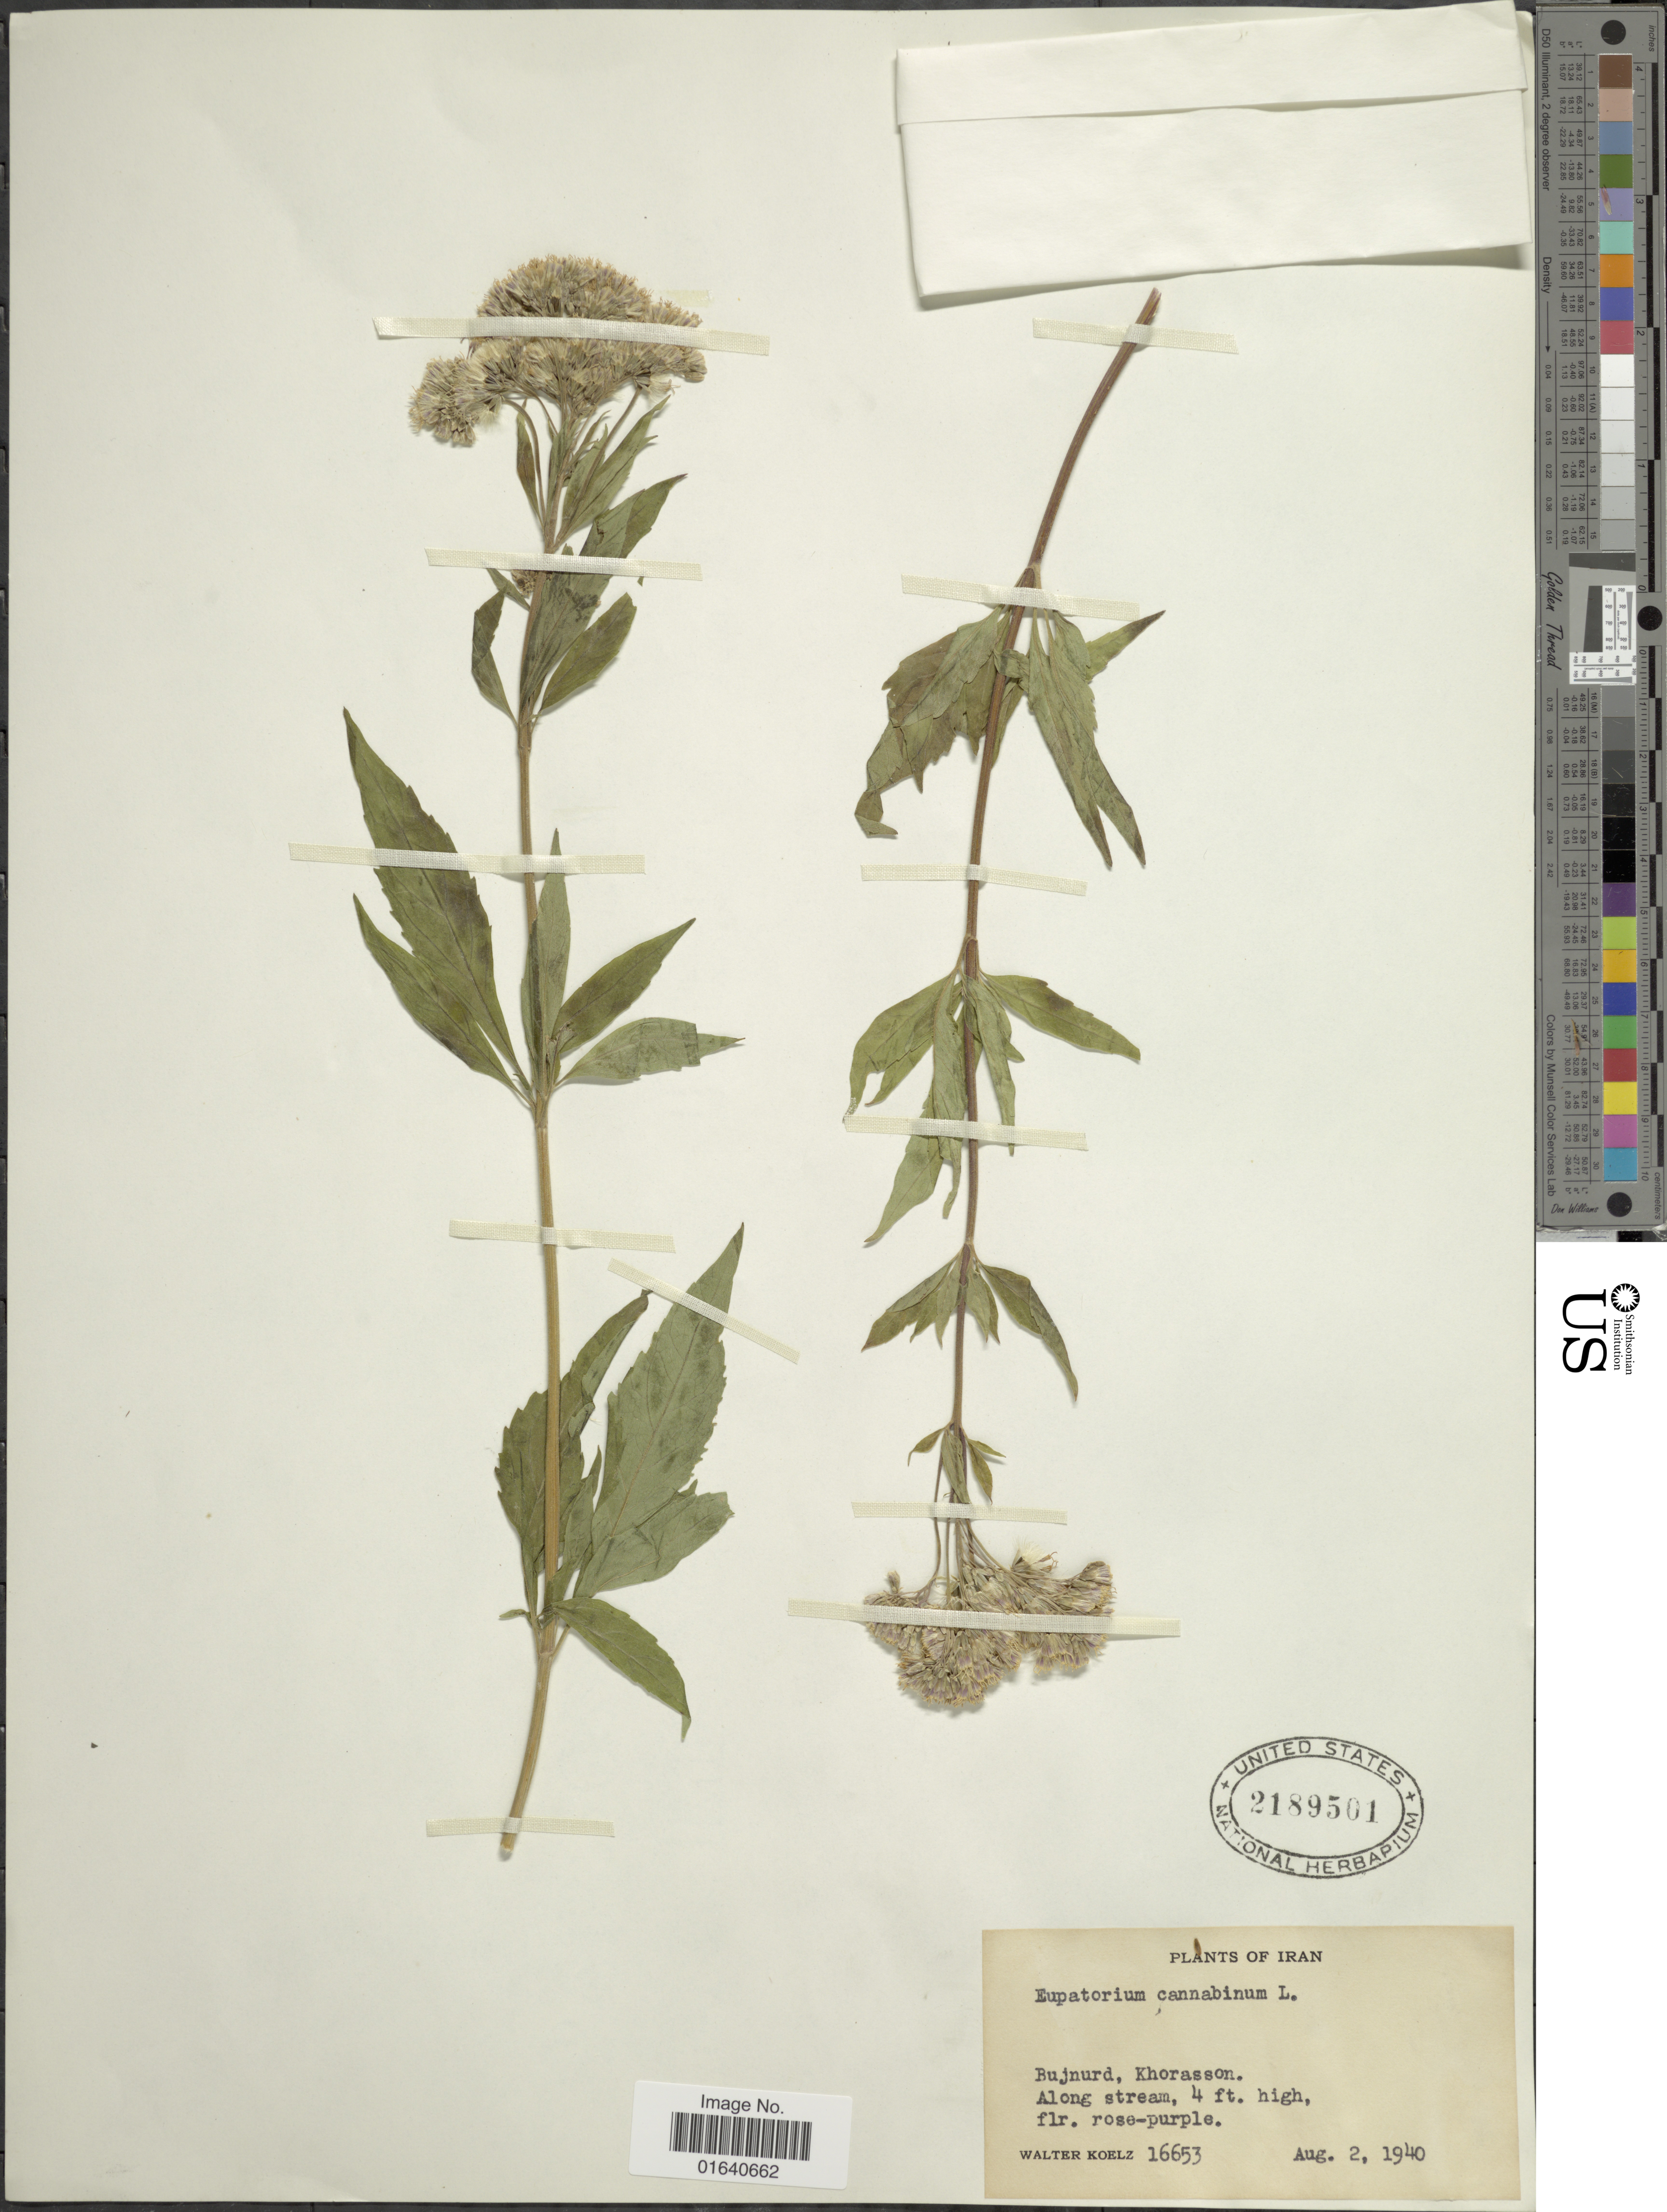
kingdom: Plantae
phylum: Tracheophyta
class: Magnoliopsida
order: Asterales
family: Asteraceae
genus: Eupatorium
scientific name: Eupatorium cannabinum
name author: L.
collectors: W. N. Koelz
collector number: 16653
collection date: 1940-08-02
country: Iran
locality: Bujnurd, Khorasson, Along stream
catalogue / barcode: US 2189501